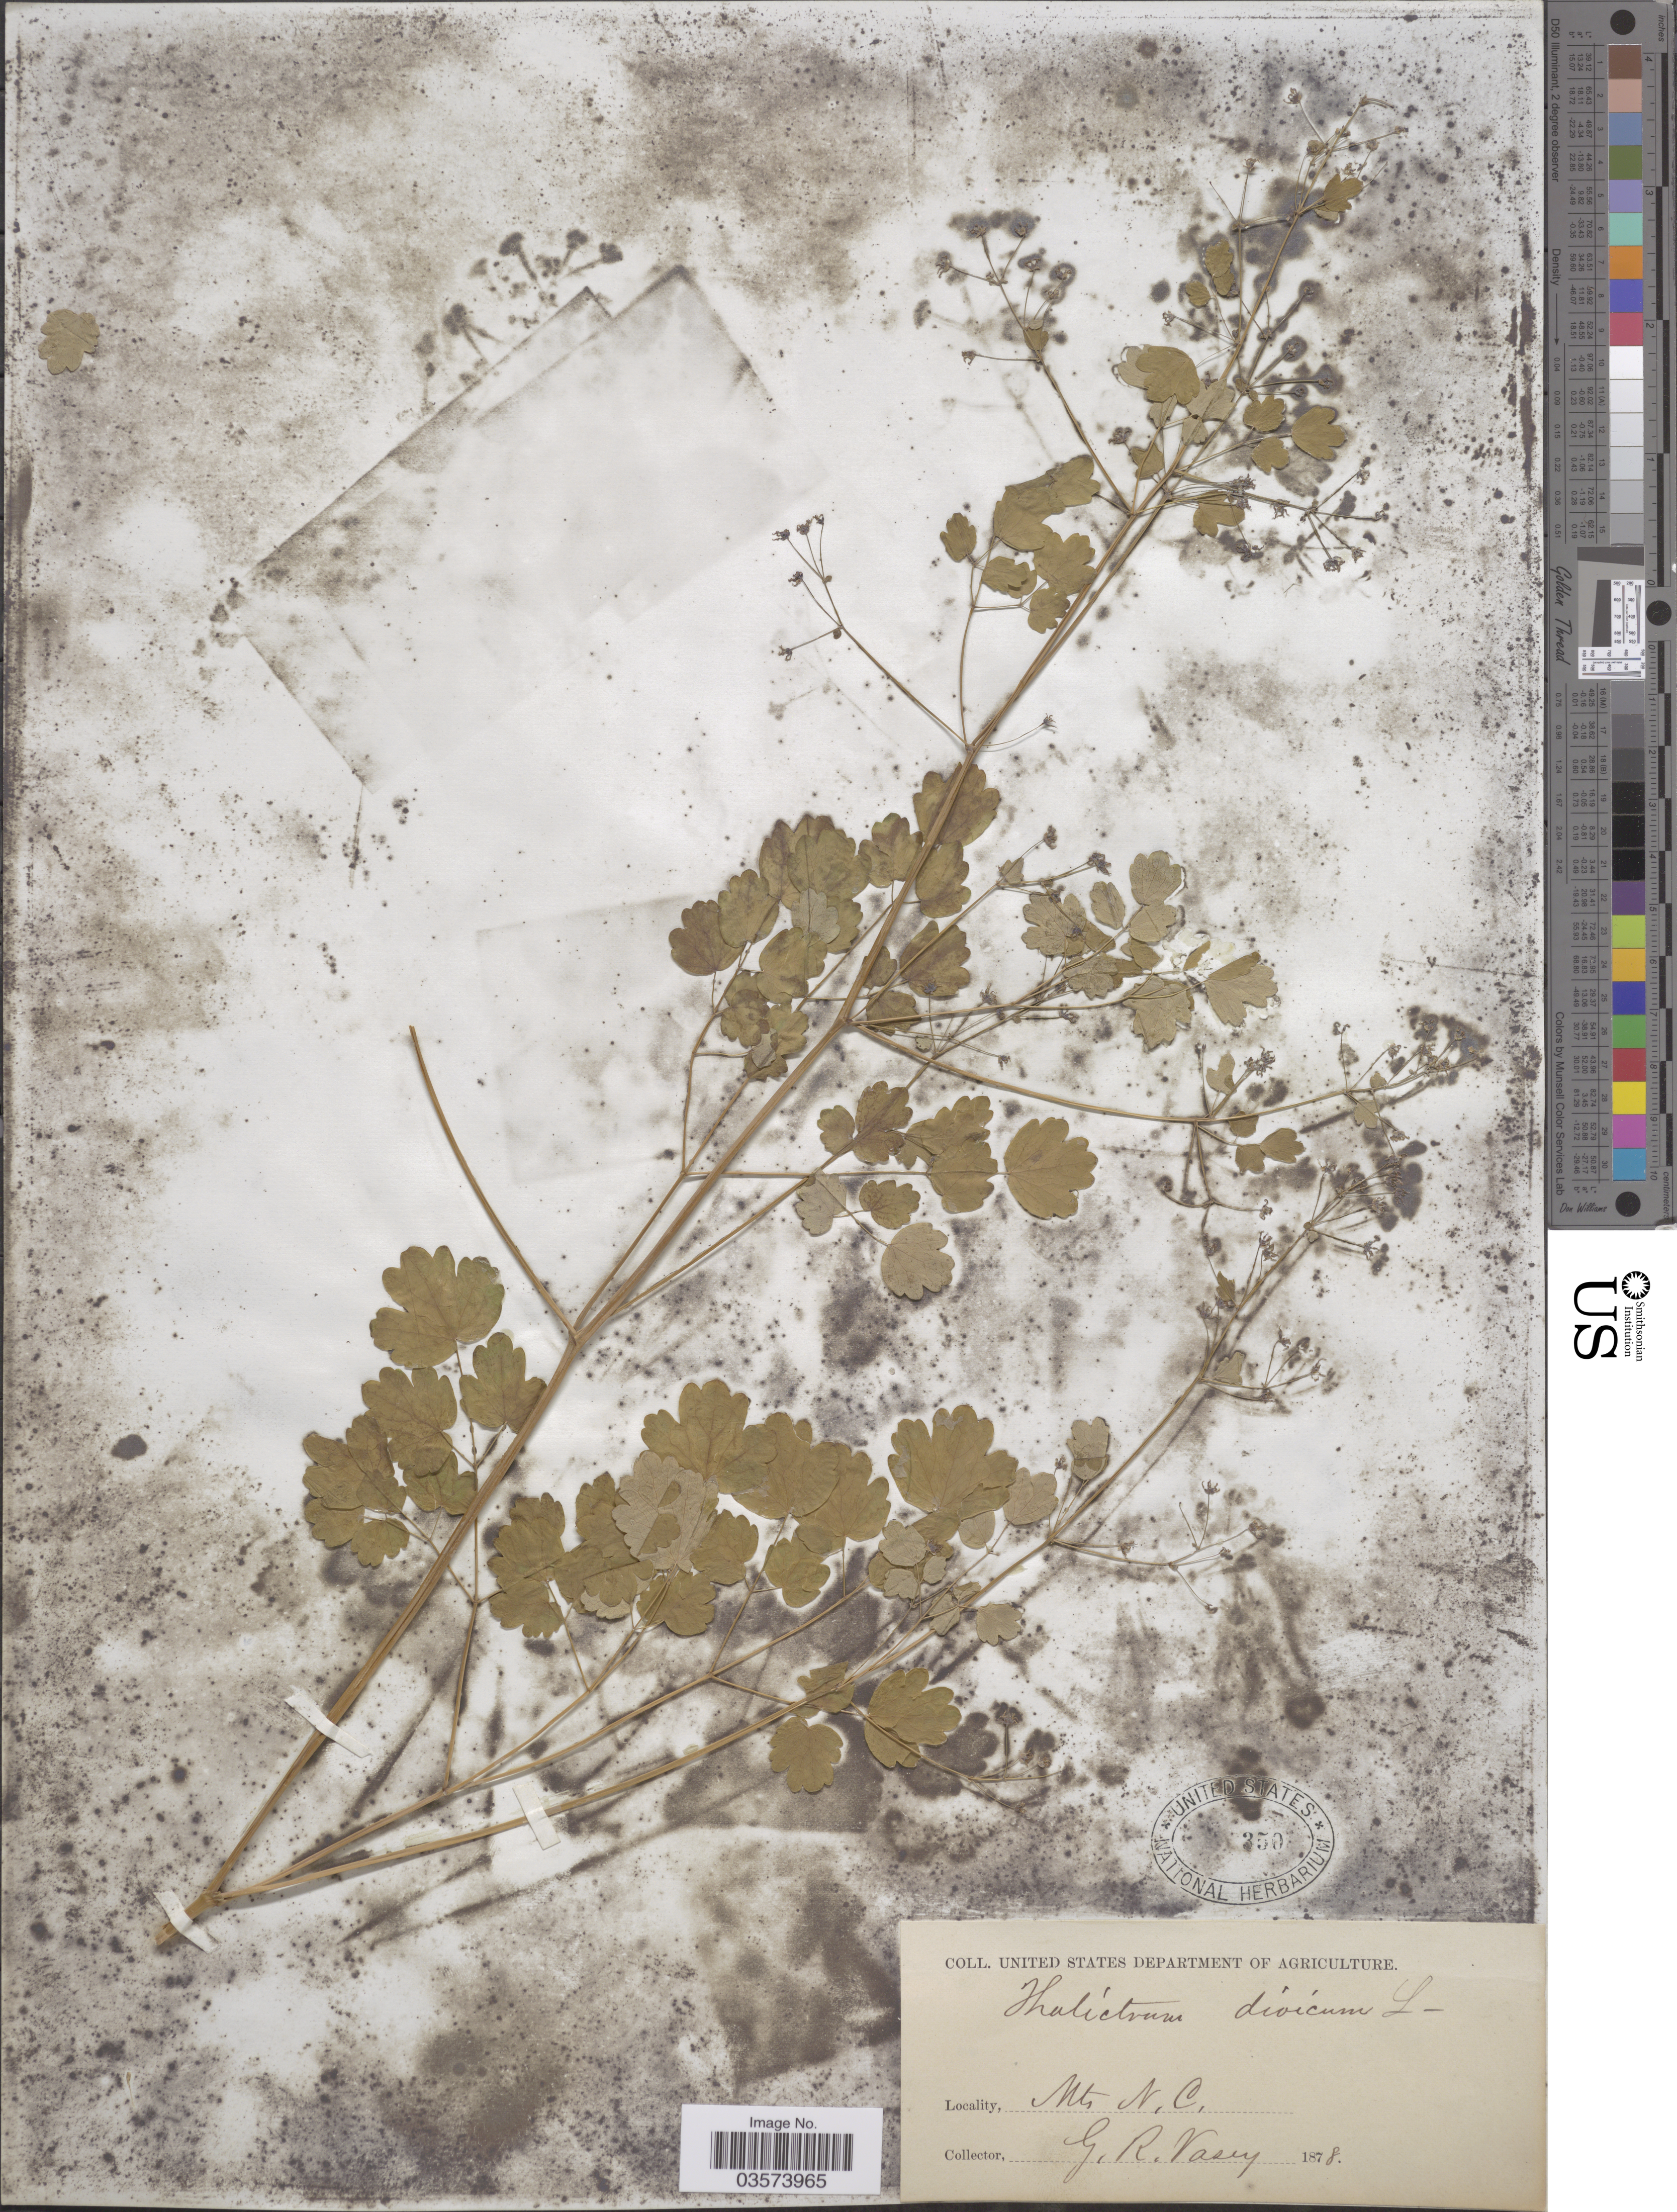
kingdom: Plantae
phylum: Tracheophyta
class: Magnoliopsida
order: Ranunculales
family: Ranunculaceae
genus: Thalictrum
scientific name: Thalictrum dioicum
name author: L.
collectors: G. R. Vasey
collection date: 1878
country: United States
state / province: North Carolina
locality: Mts N. C.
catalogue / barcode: US 350